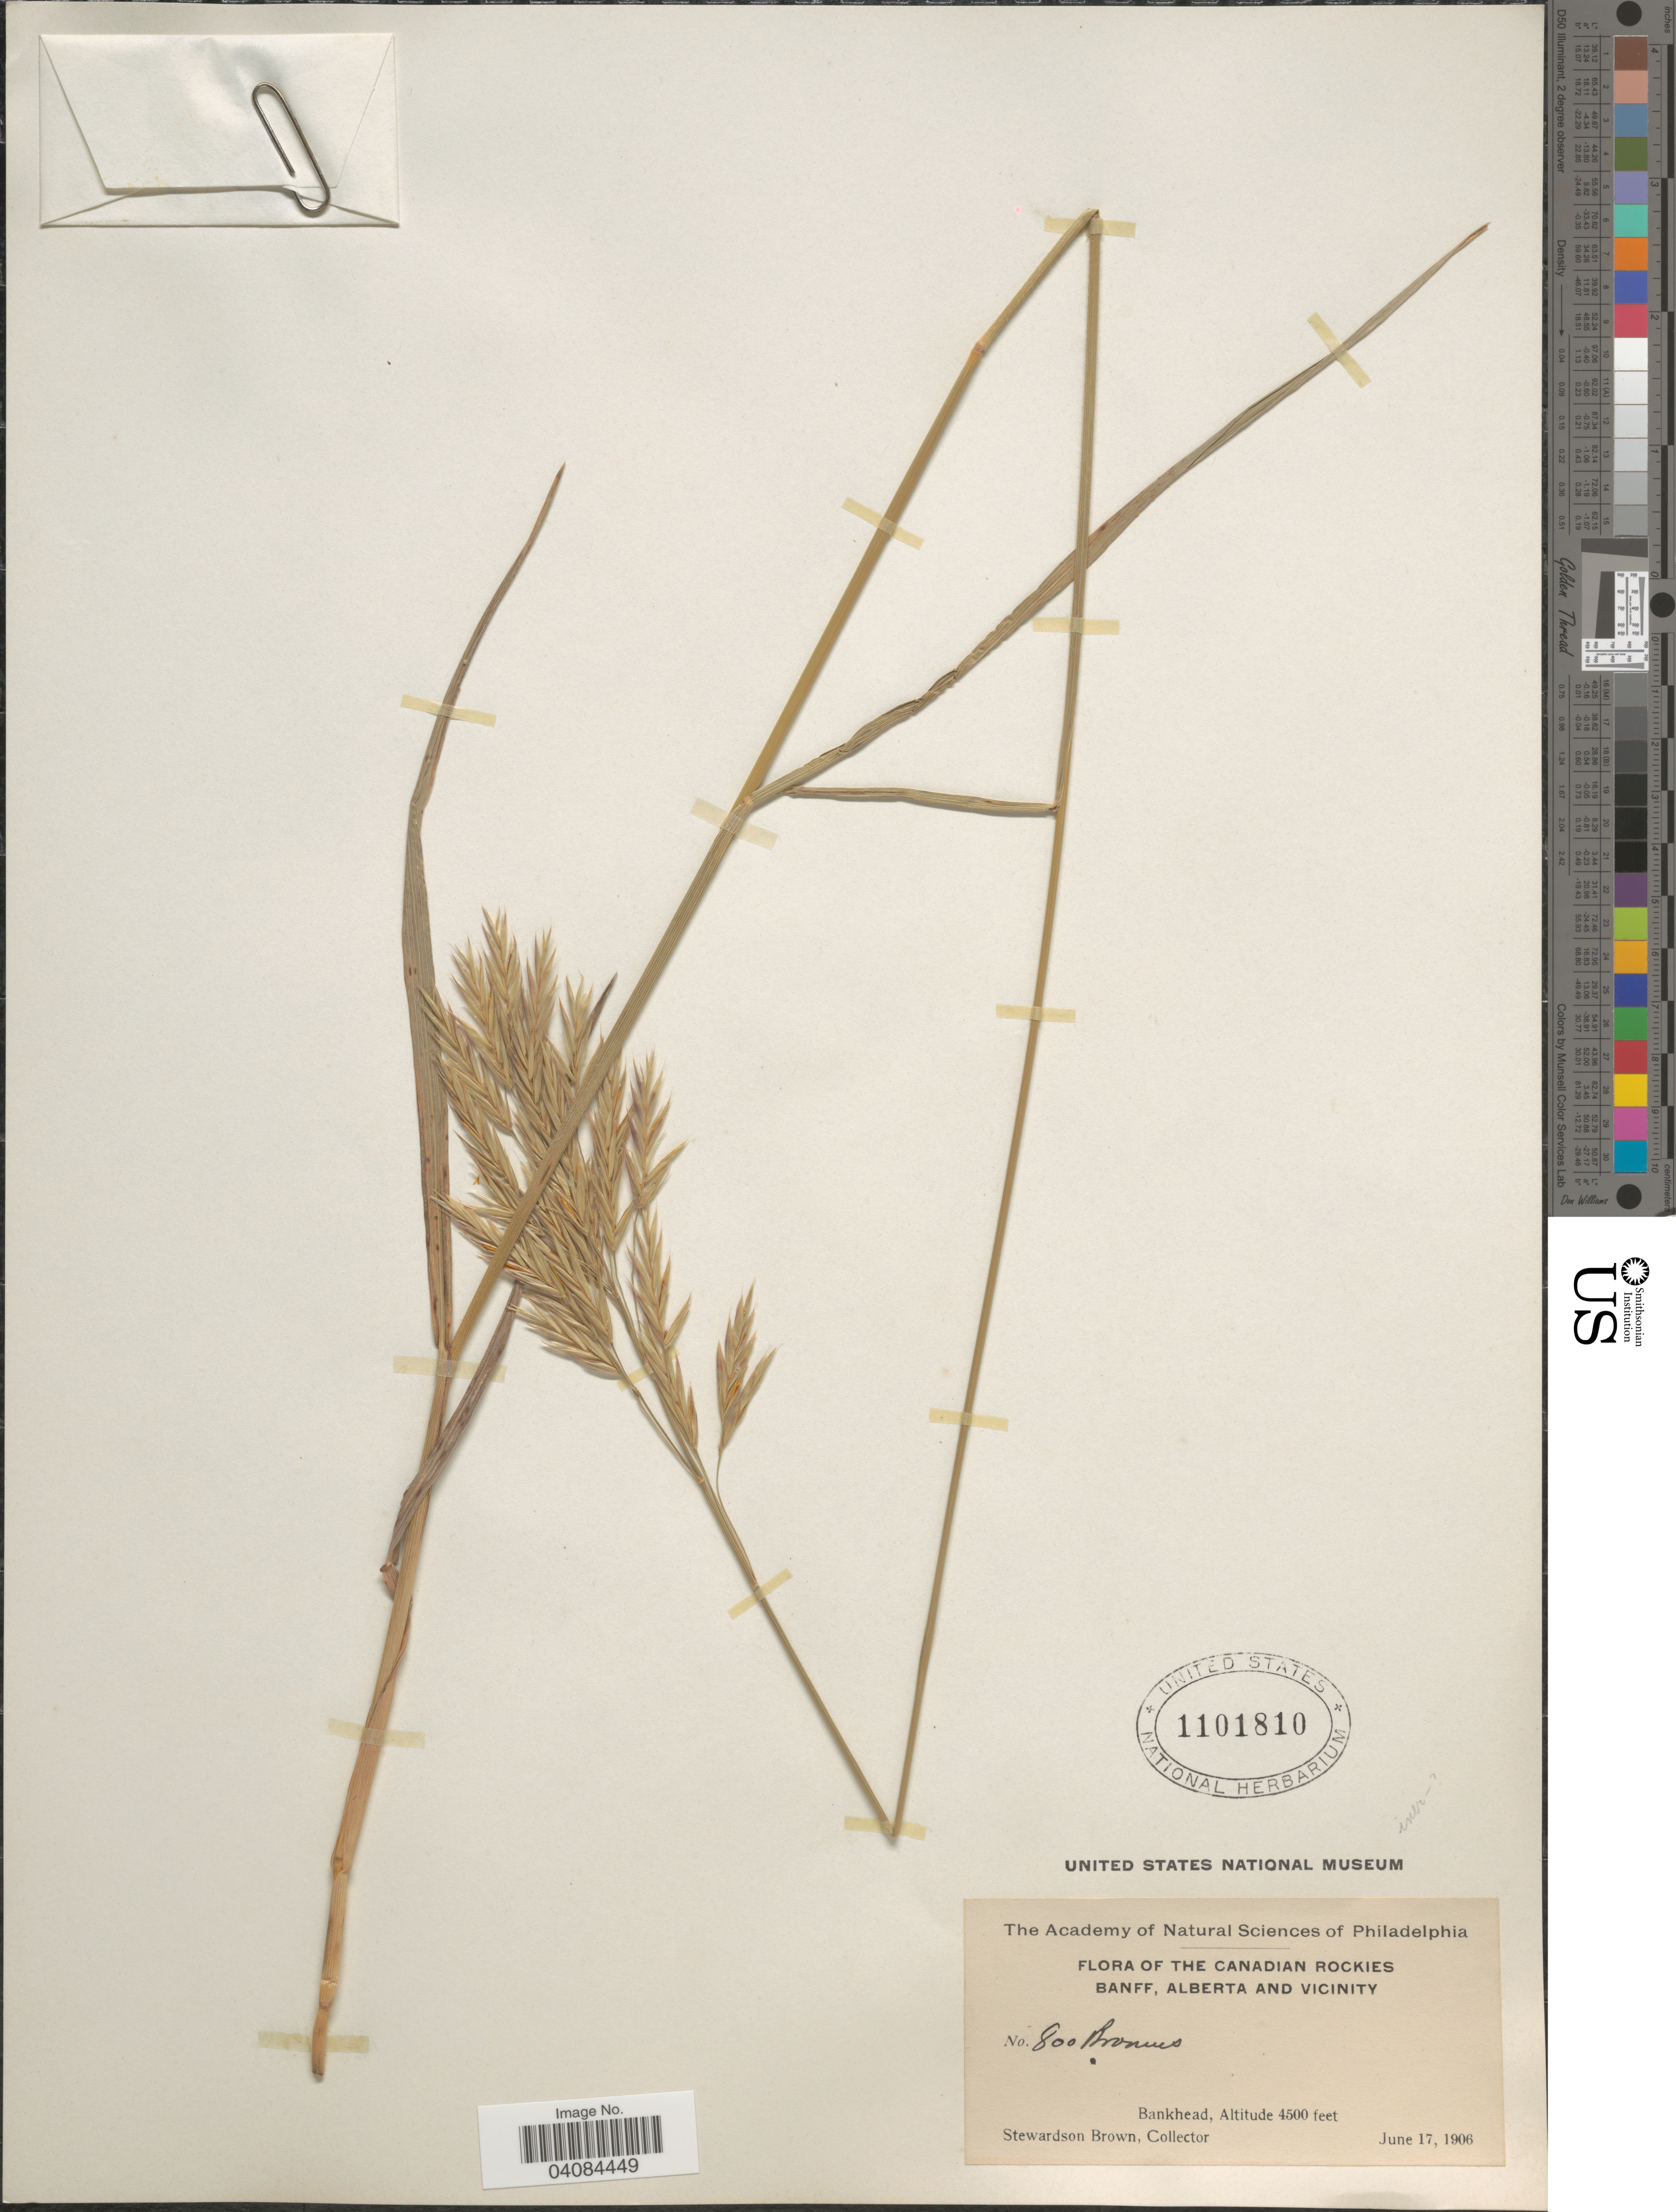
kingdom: Plantae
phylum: Tracheophyta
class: Liliopsida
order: Poales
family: Poaceae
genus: Bromus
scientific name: Bromus pumpellianus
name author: Scribn.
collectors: S. Brown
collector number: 800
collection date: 1906-06-17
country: Canada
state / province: Alberta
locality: The Canadian Rockies, Banff, Alberta and Vicinity. Bankhead.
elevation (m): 1372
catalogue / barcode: US 1101810